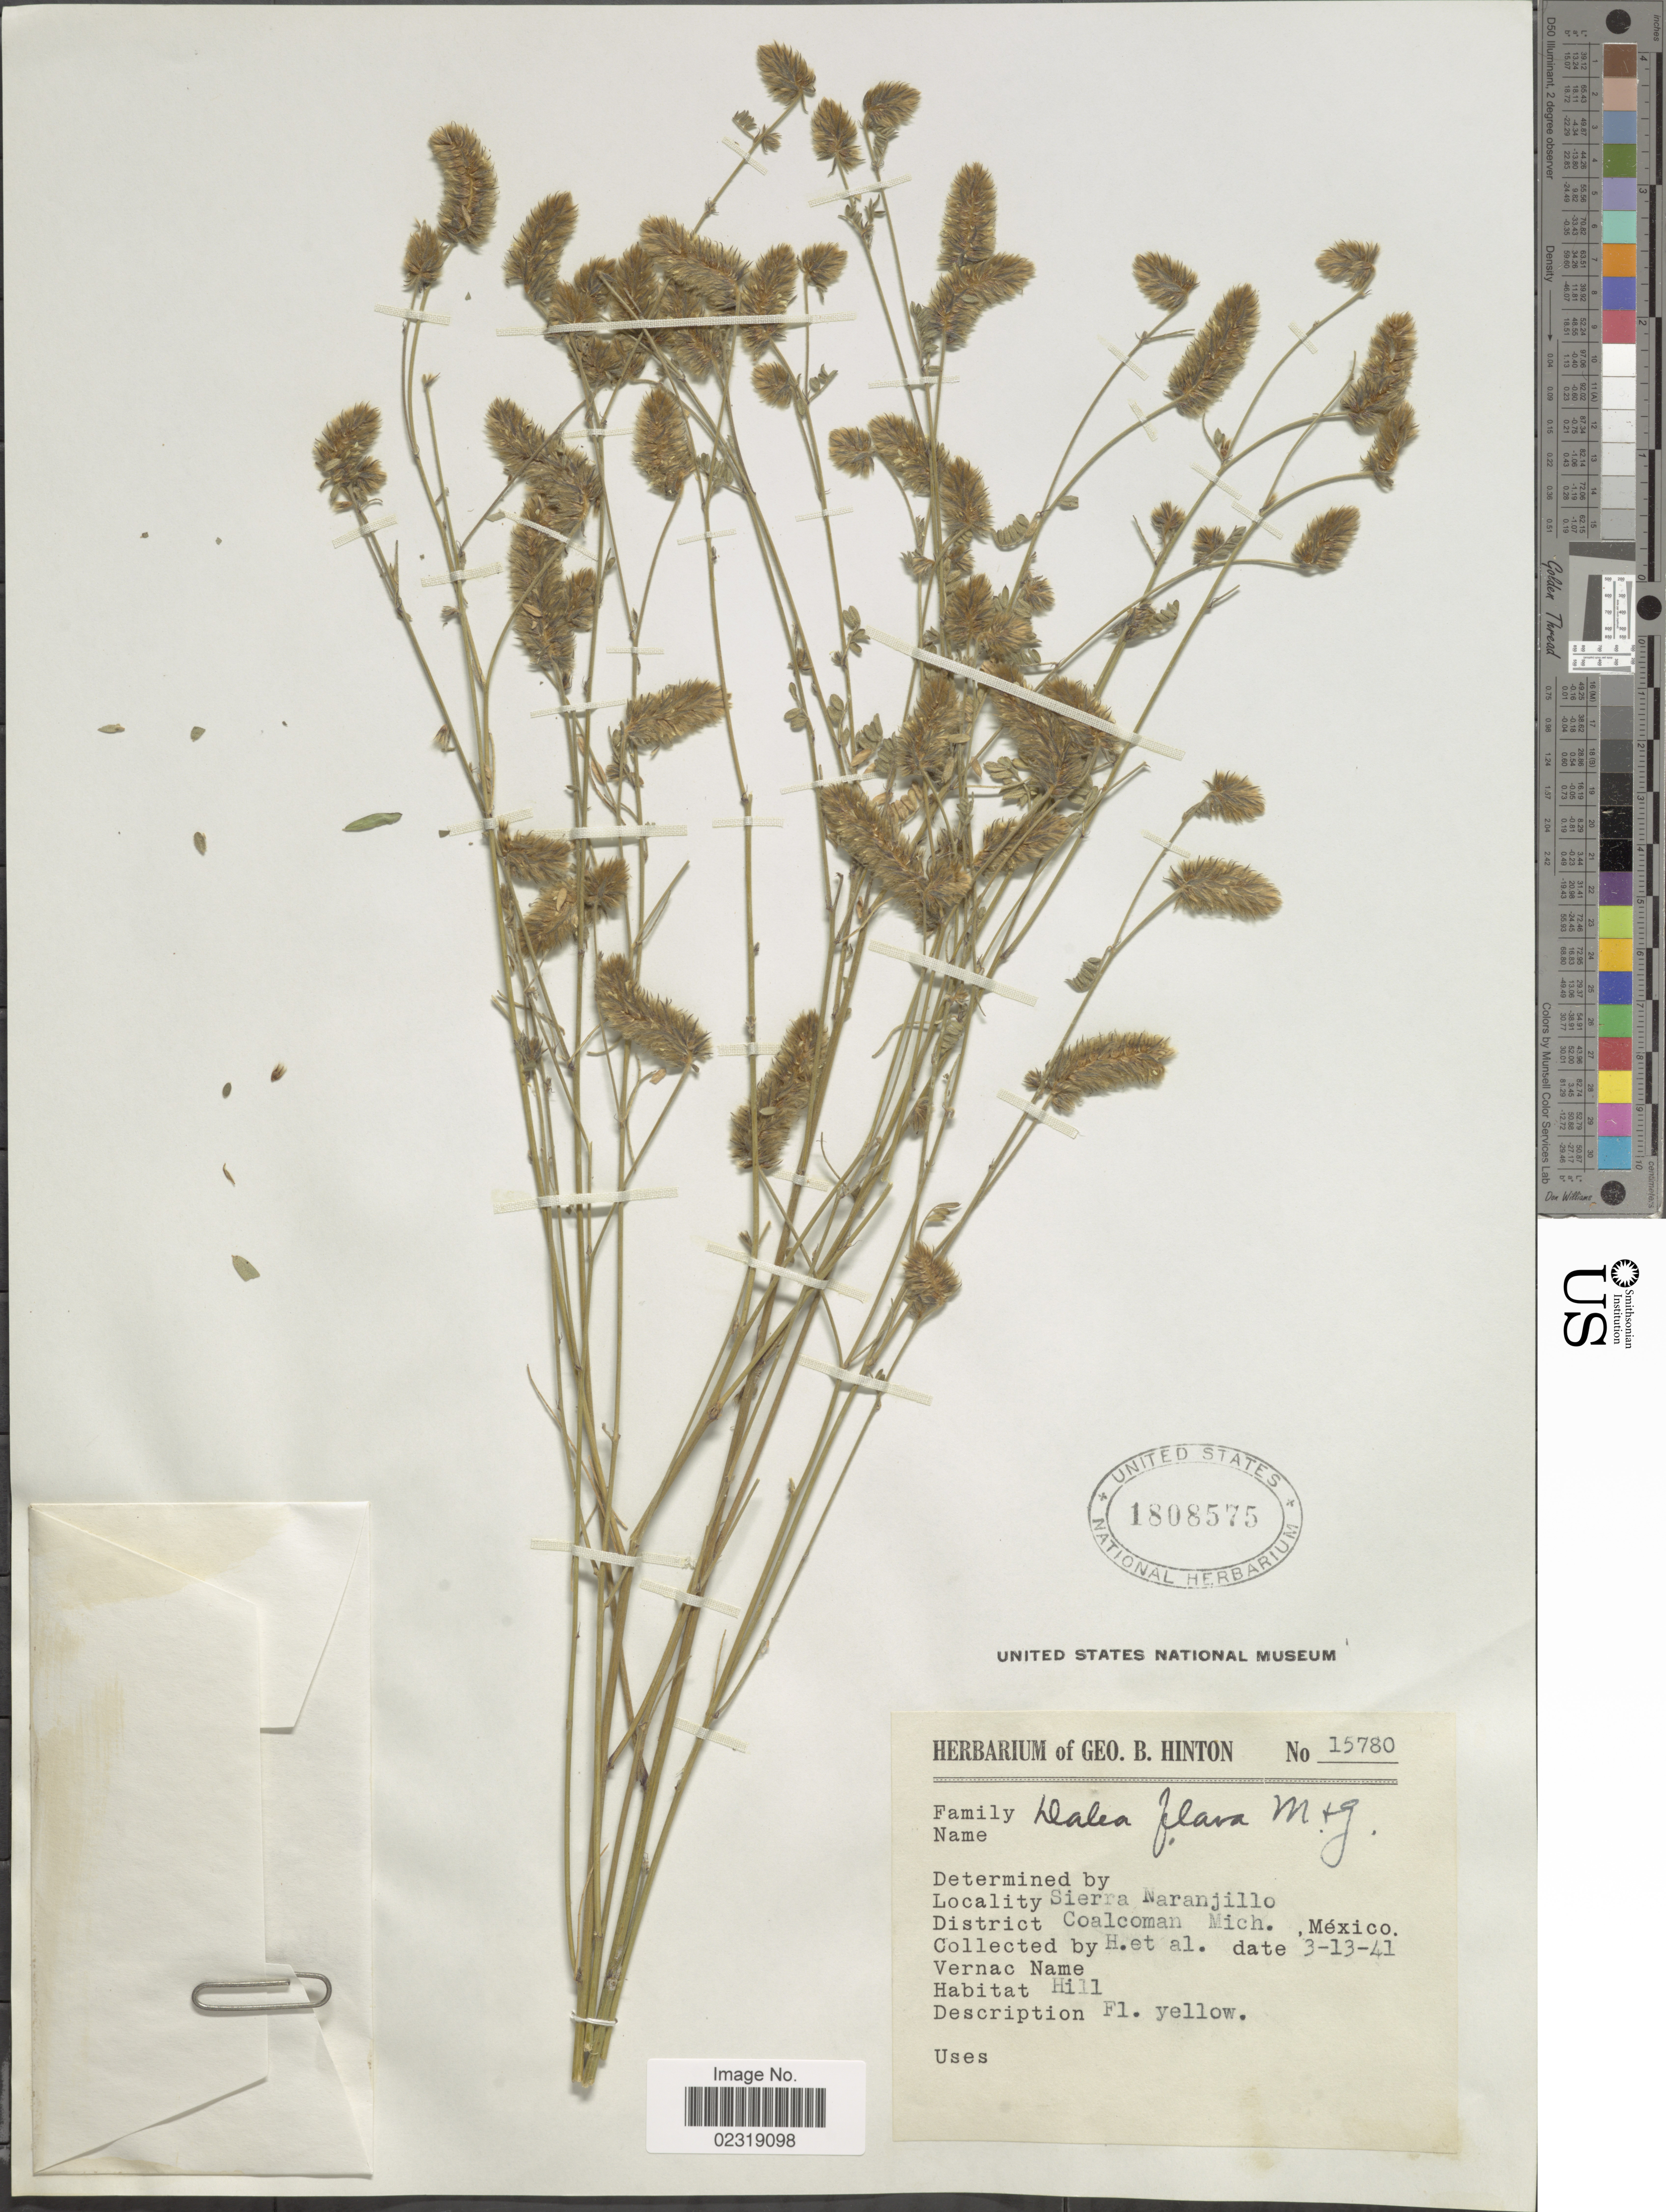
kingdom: Plantae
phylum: Tracheophyta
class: Magnoliopsida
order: Fabales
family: Fabaceae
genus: Dalea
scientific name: Dalea elata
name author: Hook. & Arn.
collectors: G. B. Hinton & et al.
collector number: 15780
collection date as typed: Transcribed d/m/y: 13/3/41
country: Mexico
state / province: Michoacán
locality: Sierra Naranjillo, Coalcoman Mich, Mexico.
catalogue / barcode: US 1808575